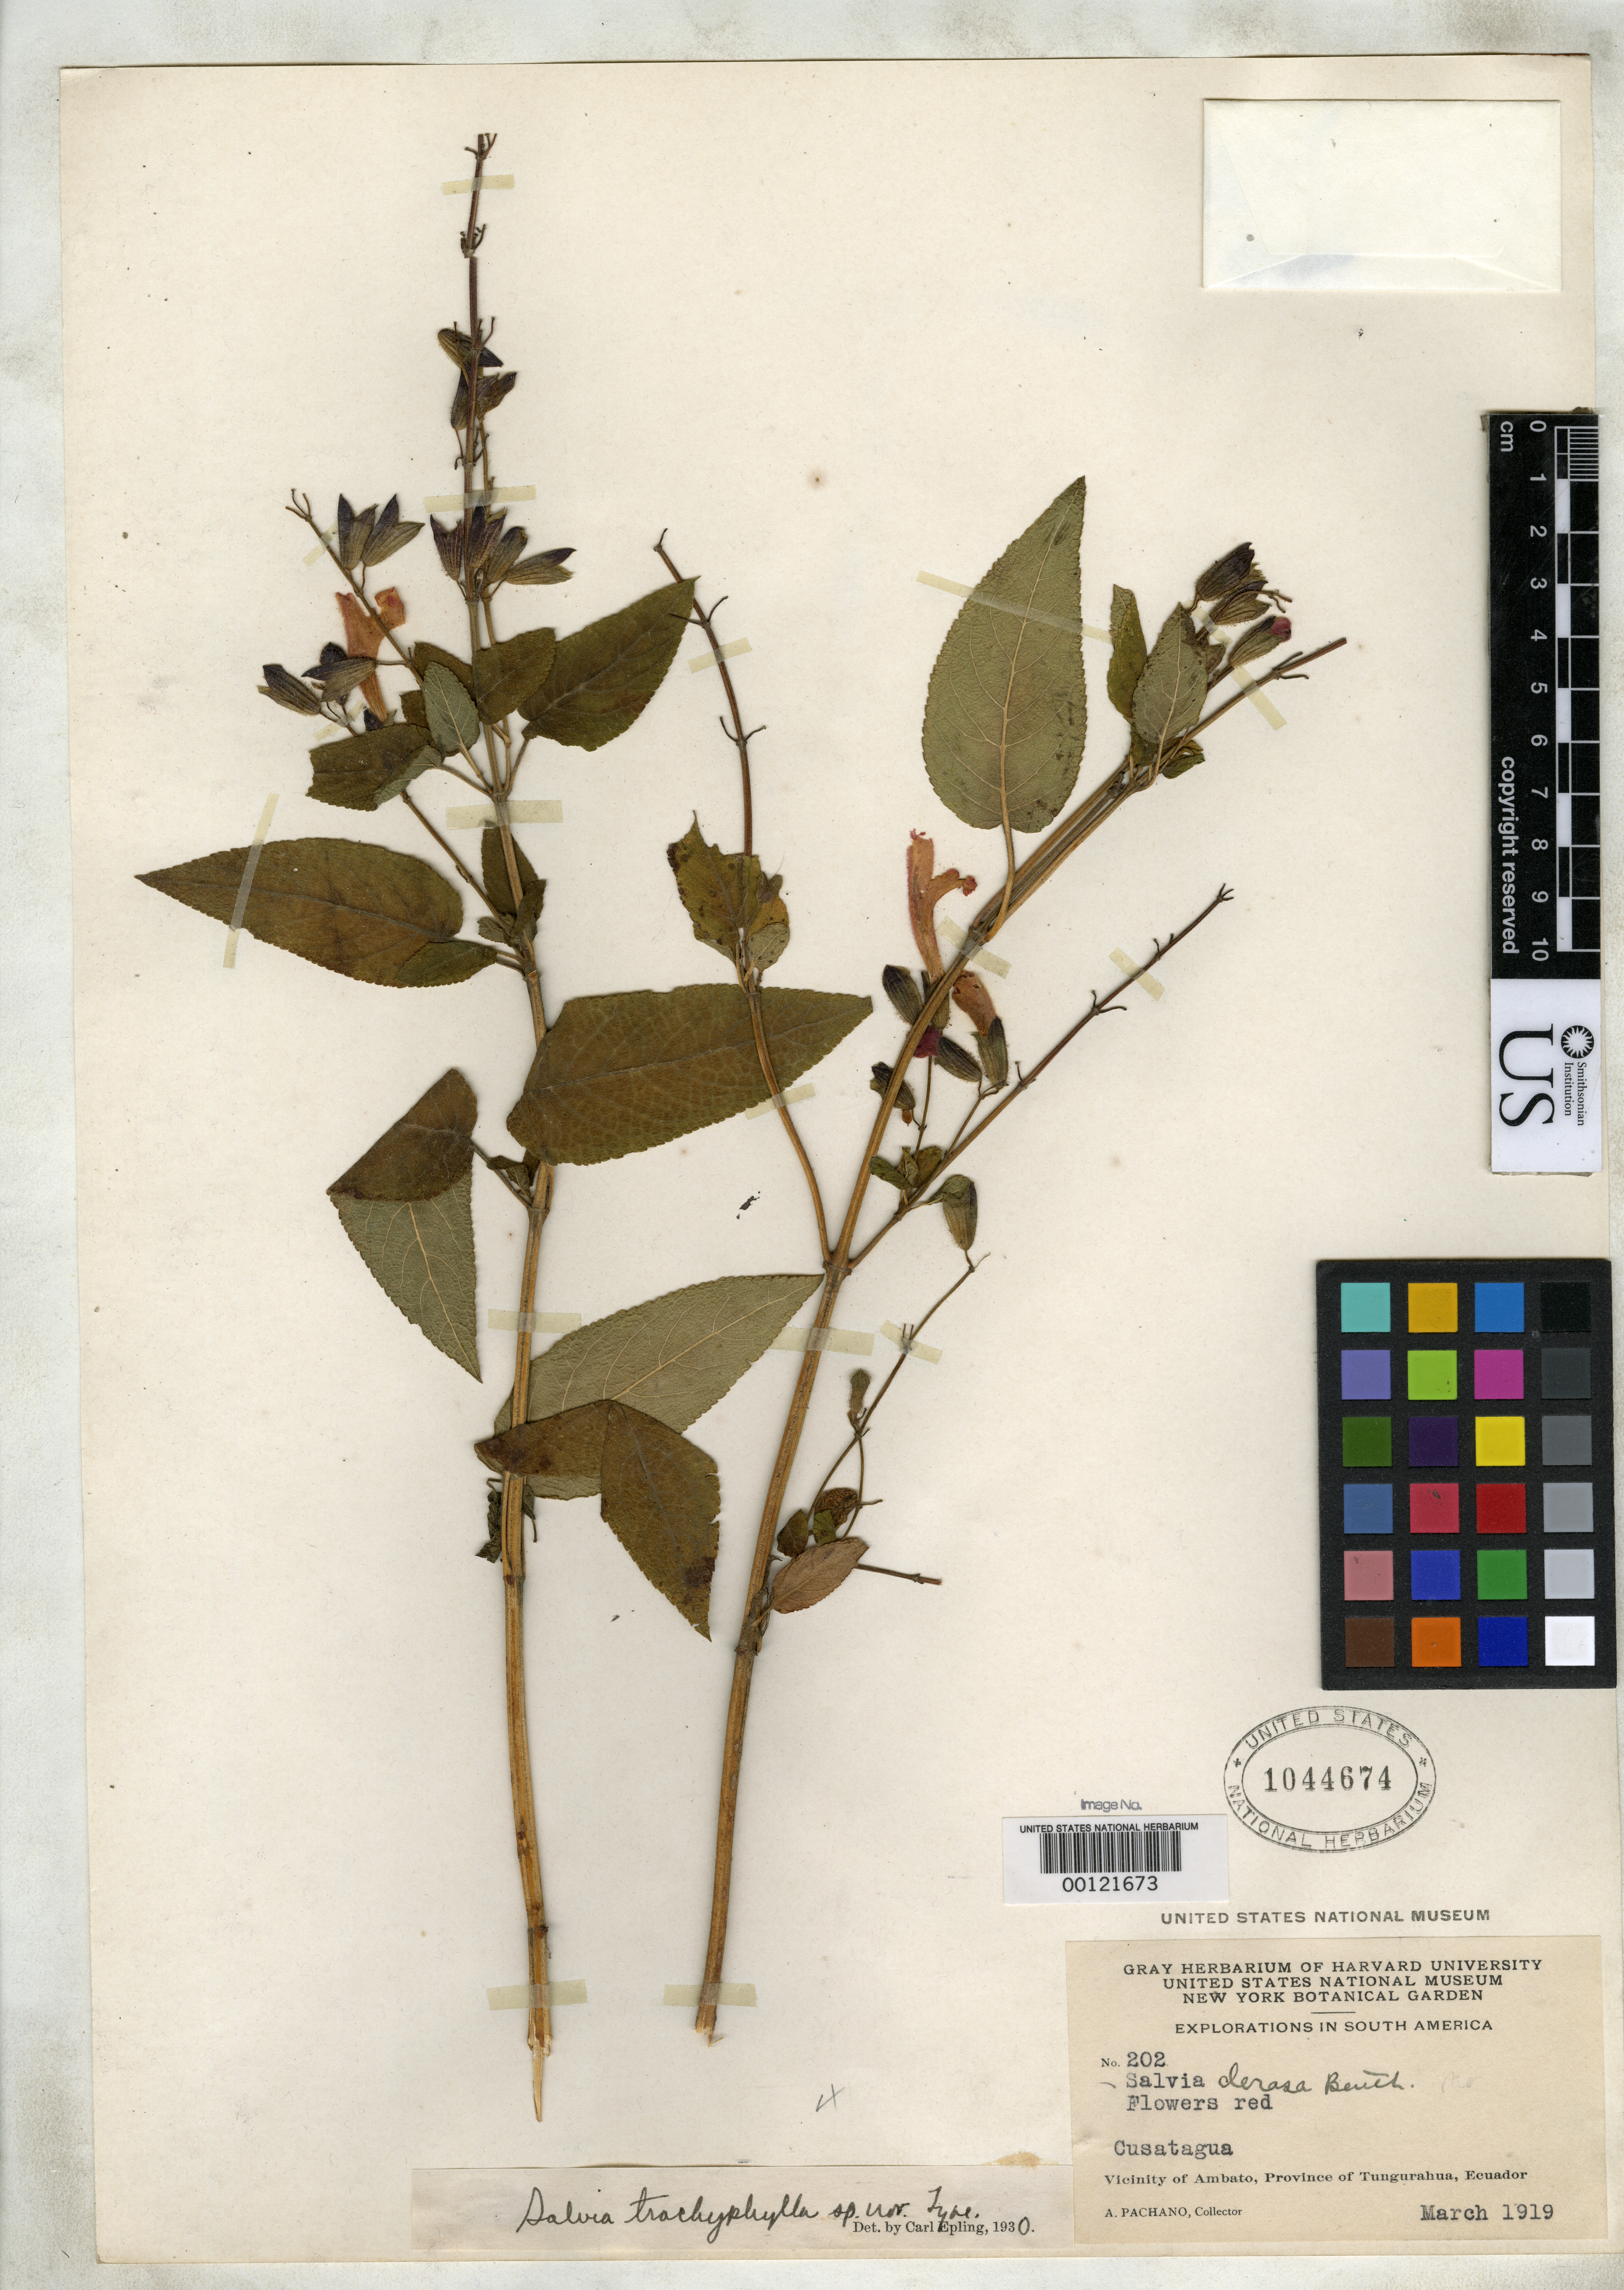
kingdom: Plantae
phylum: Tracheophyta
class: Magnoliopsida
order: Lamiales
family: Lamiaceae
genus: Salvia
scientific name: Salvia trachyphylla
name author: Epling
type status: Holotype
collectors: A. Pachano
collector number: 202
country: Ecuador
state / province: Tungurahua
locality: Ambata ad Custagua.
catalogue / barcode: US 1044674